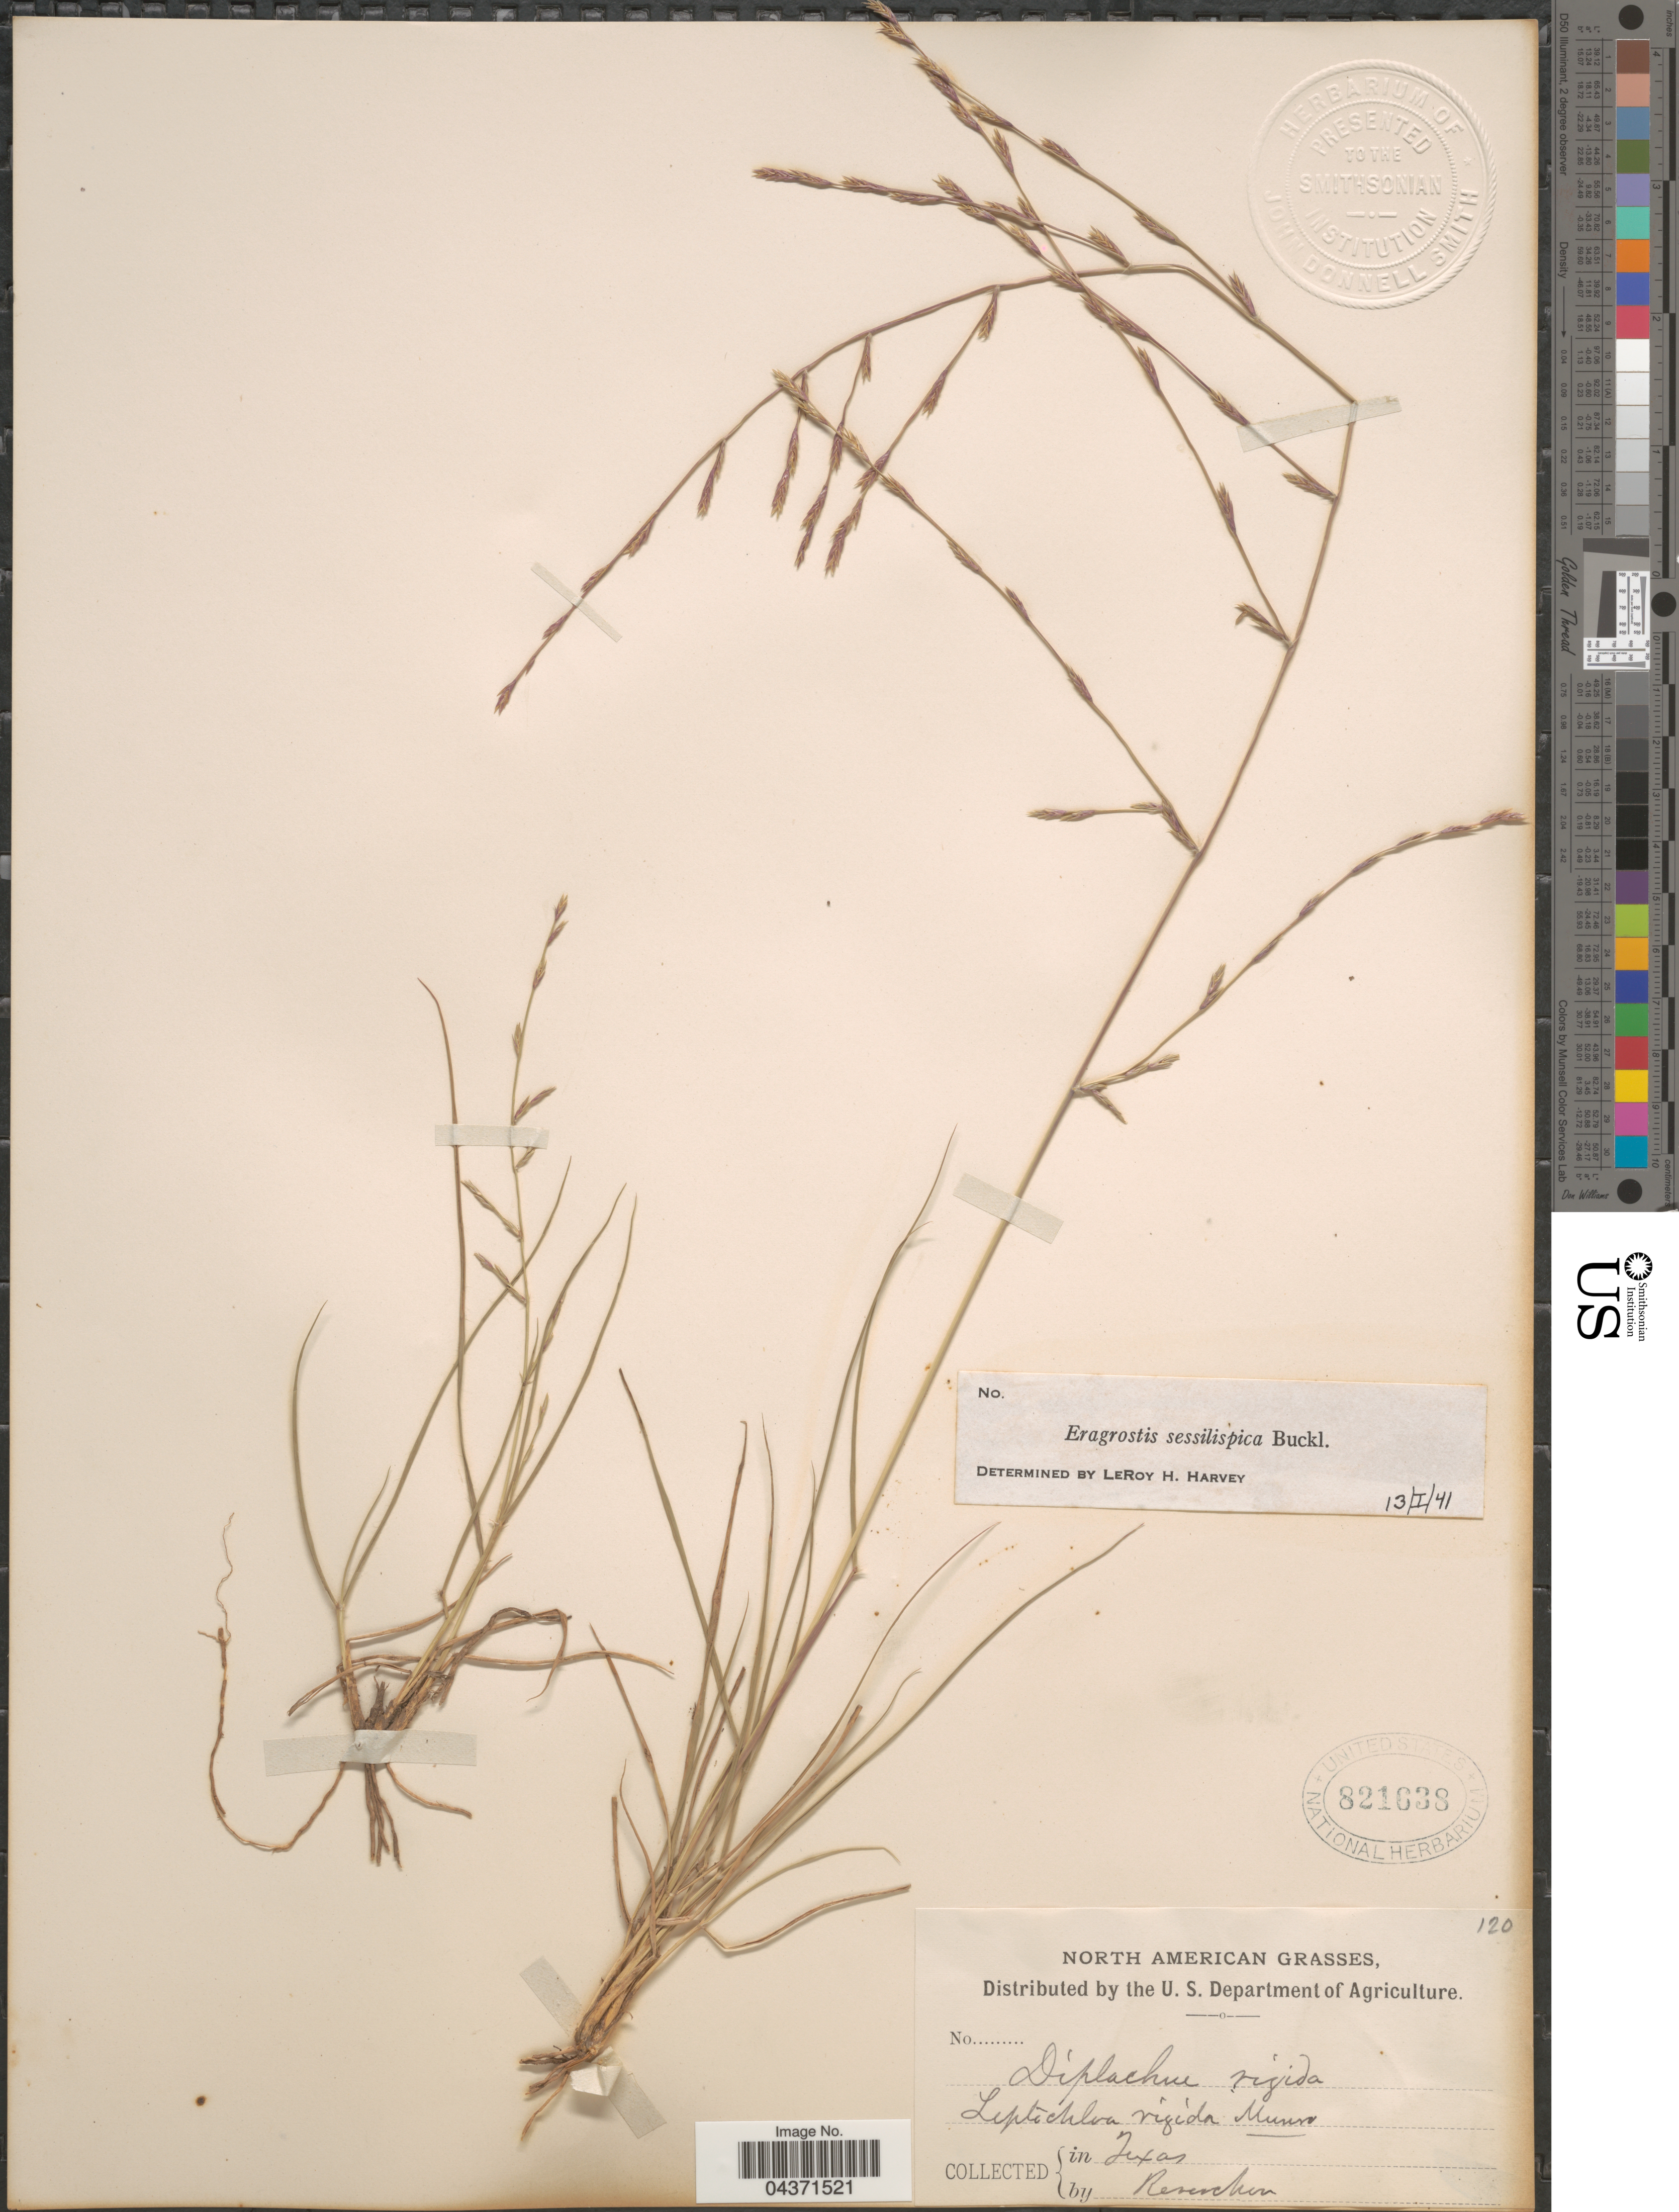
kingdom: Plantae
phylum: Tracheophyta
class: Liliopsida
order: Poales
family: Poaceae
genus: Eragrostis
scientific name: Eragrostis sessilispica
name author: Buckley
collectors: -. Reverchon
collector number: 120?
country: United States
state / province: Texas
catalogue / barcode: US 821638